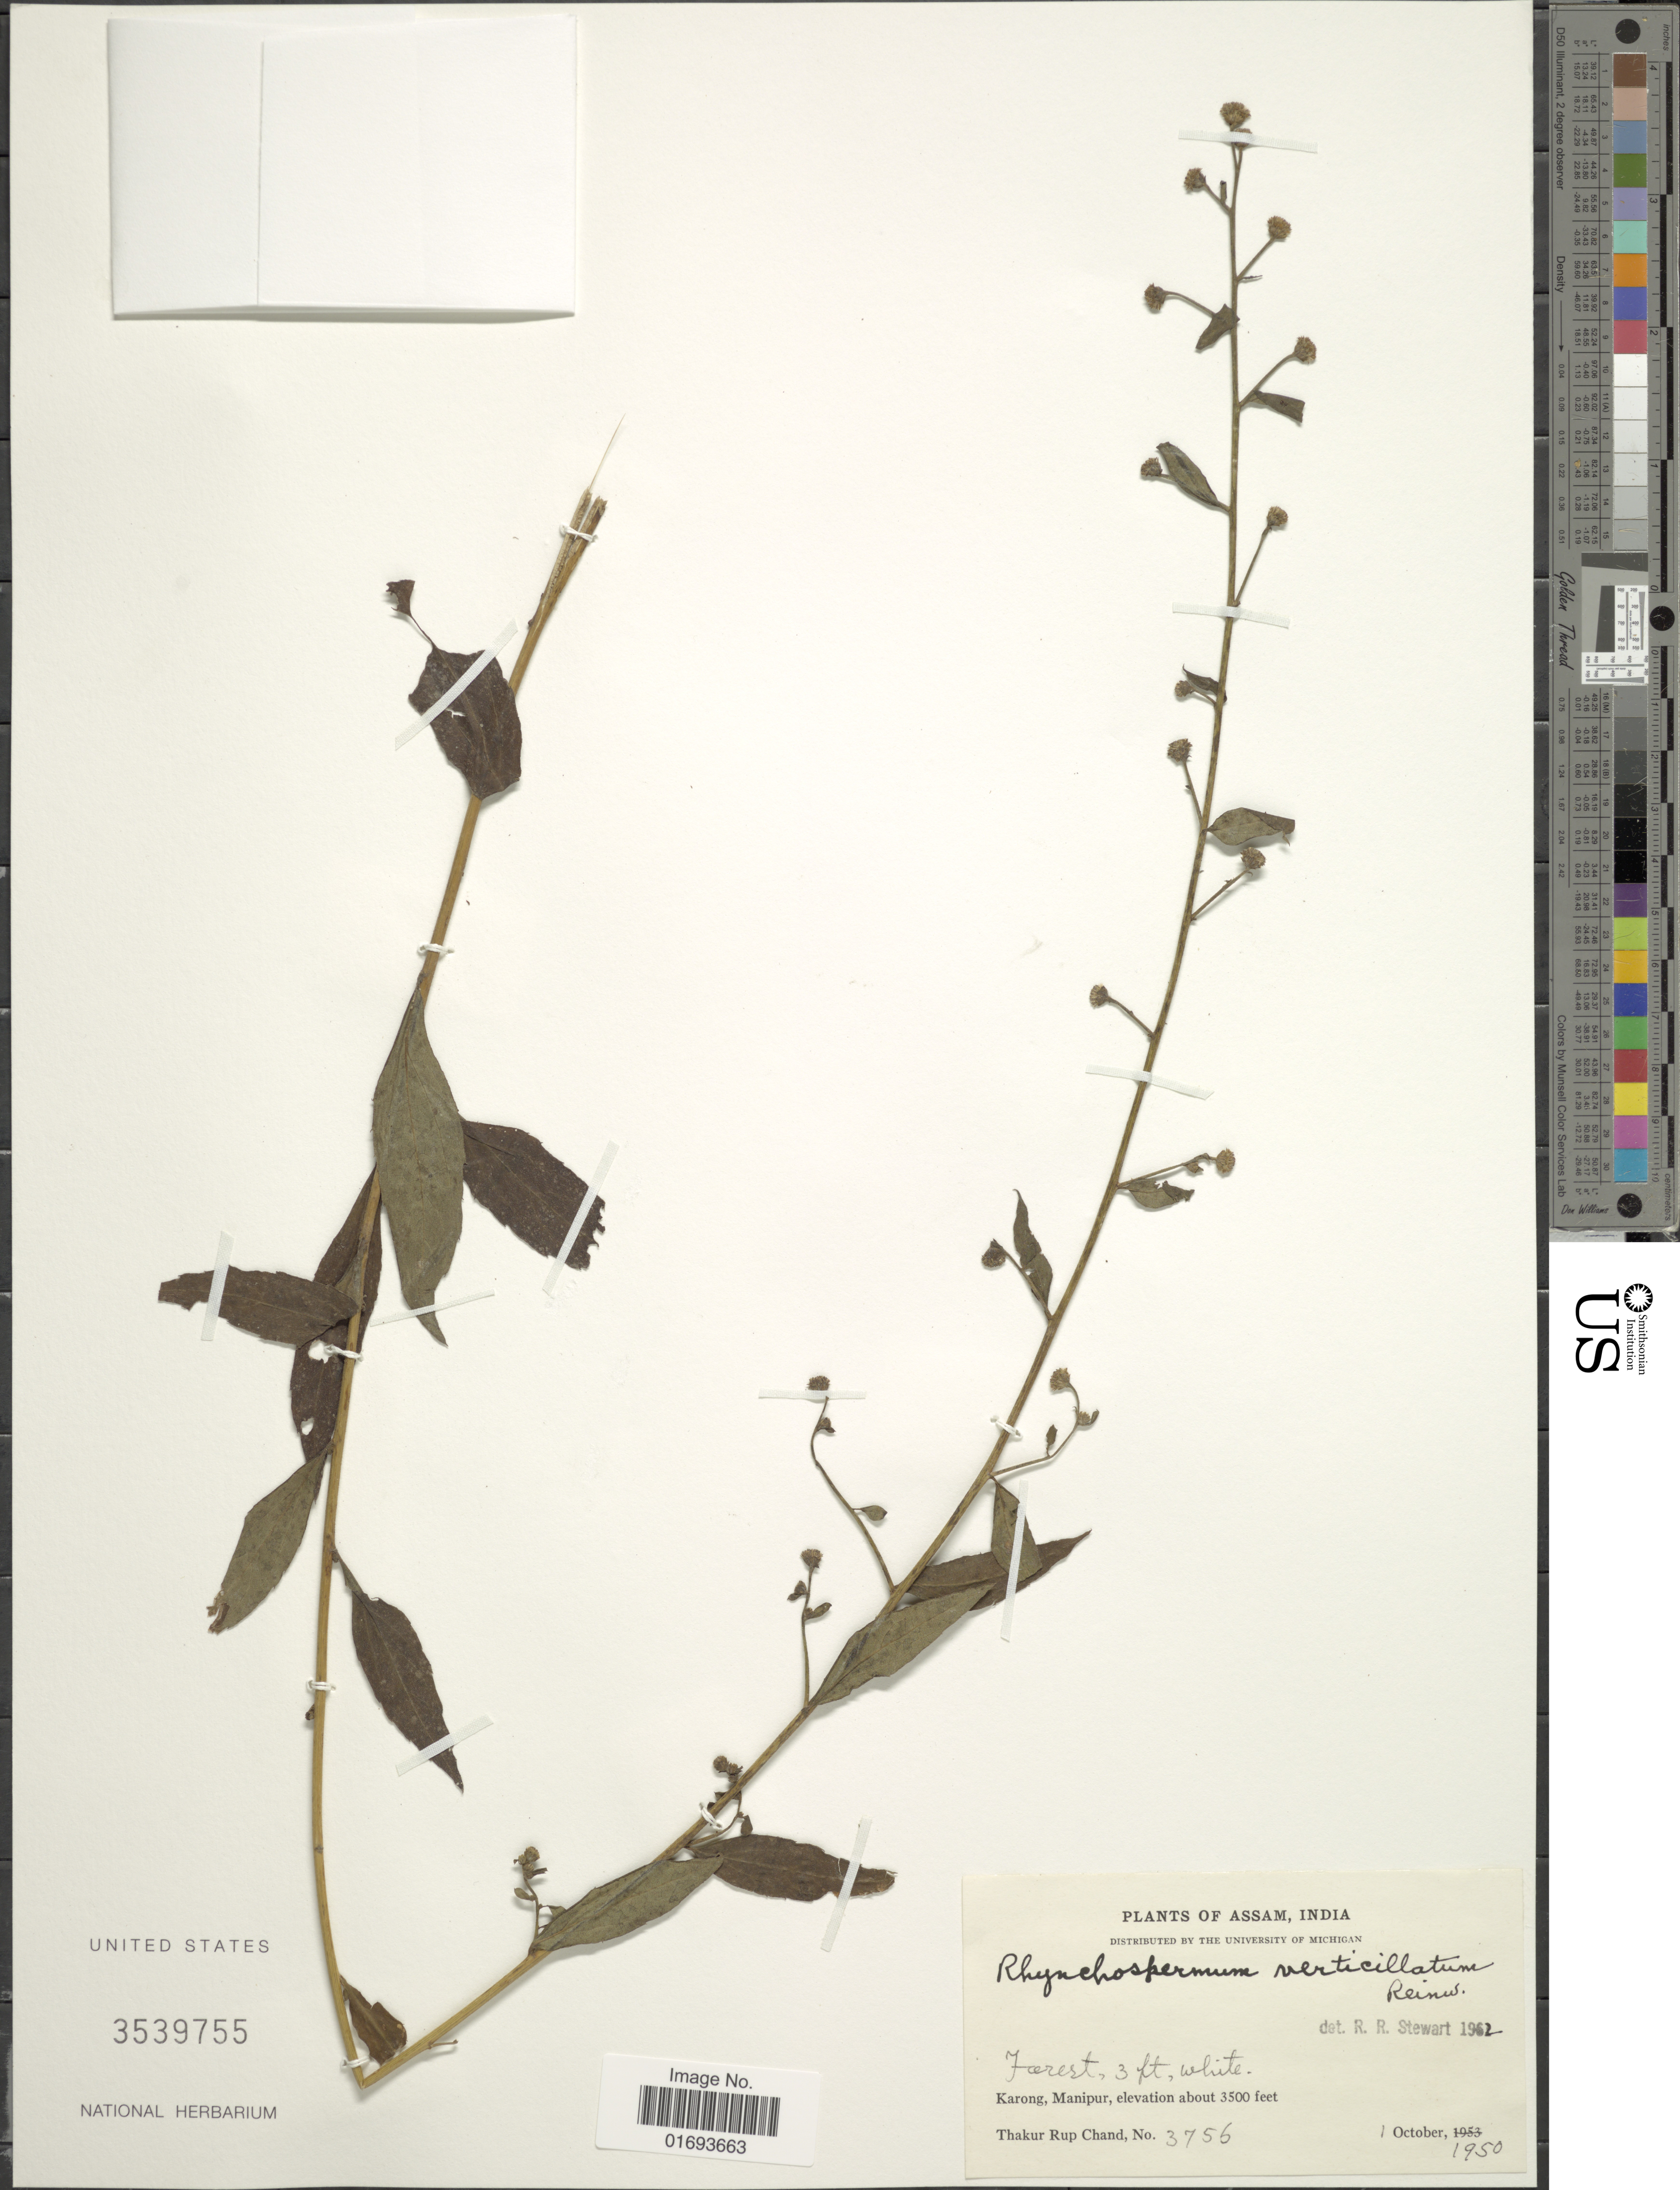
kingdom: Plantae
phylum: Tracheophyta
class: Magnoliopsida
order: Asterales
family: Asteraceae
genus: Rhynchospermum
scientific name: Rhynchospermum verticillatum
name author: Reinw.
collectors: T. R. Chand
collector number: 3756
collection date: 1950-10-01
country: India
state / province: Manipur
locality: Assam, India. Karong, Manipur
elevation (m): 1067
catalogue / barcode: US 3539755